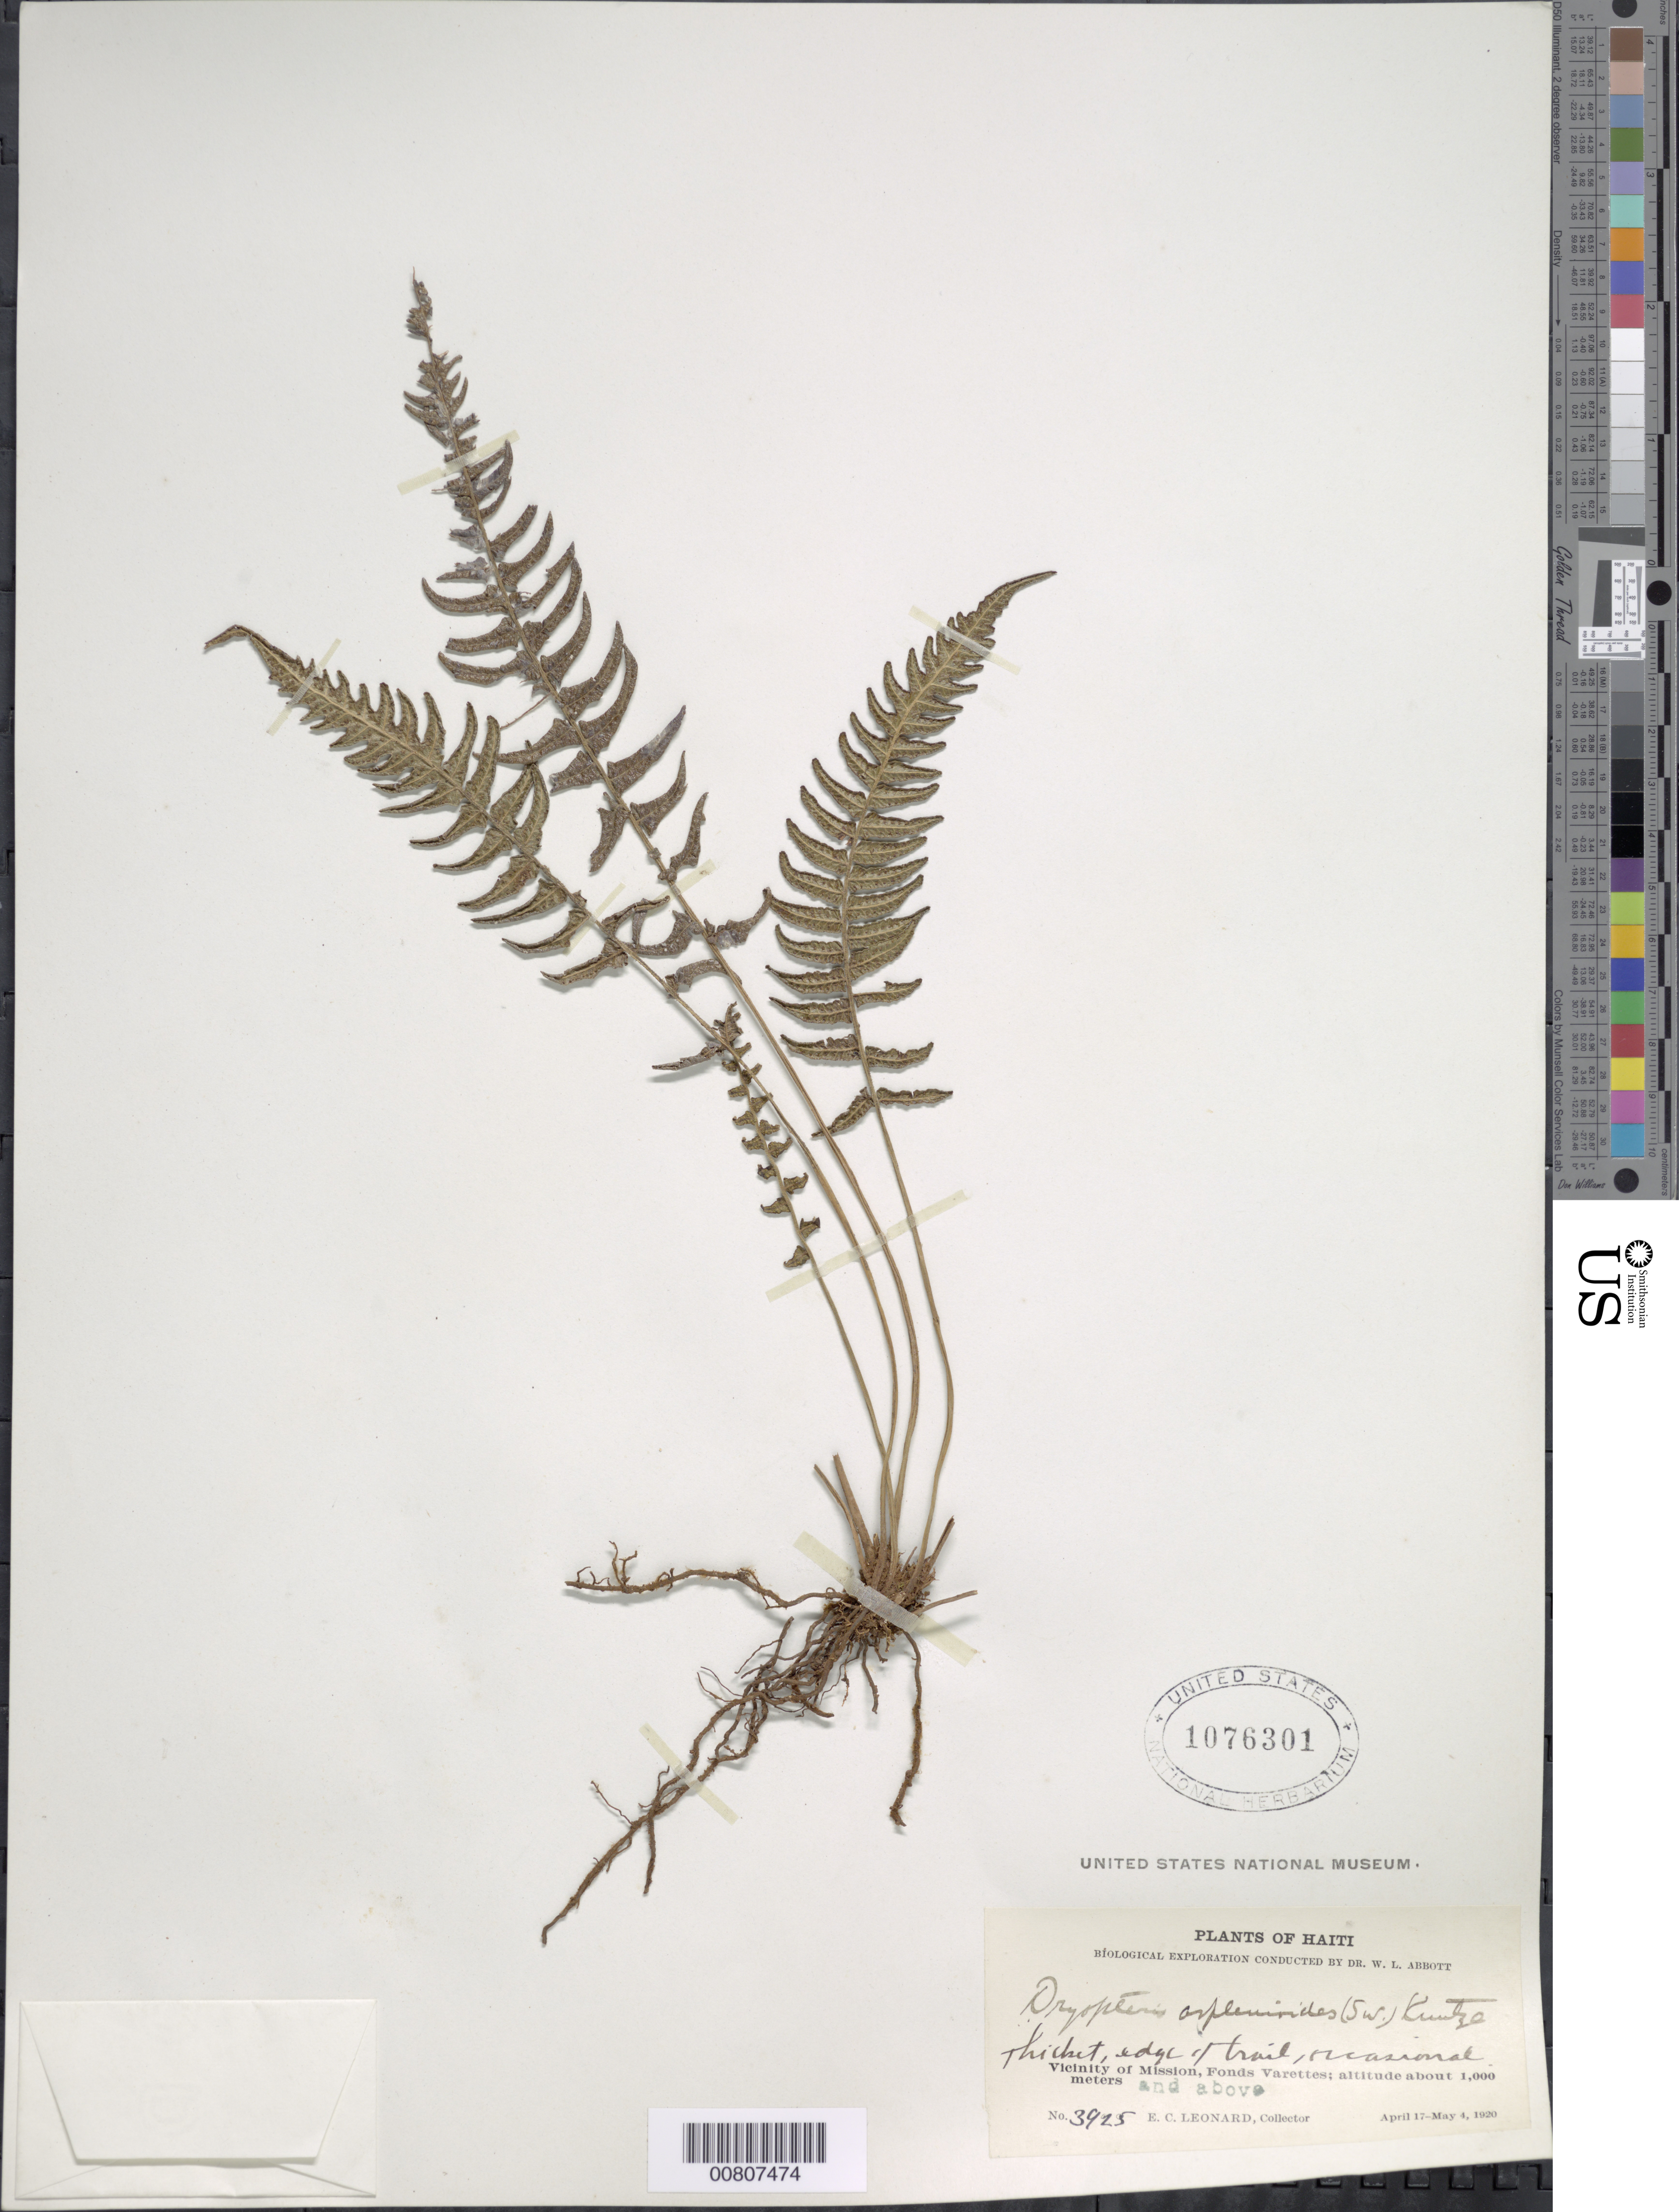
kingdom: Plantae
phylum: Tracheophyta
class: Polypodiopsida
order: Polypodiales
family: Thelypteridaceae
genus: Goniopteris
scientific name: Goniopteris retroflexa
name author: (L.) Pic. Serm.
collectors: E. C. Leonard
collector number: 3925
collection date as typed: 17 Apr 1920 to 04 May 1920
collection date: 1920-04-17/1920-05-04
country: Haiti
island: Hispaniola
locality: Mission vicinity, Fonds Varettes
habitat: Thicket, edge of trail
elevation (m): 1000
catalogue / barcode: US 1076301